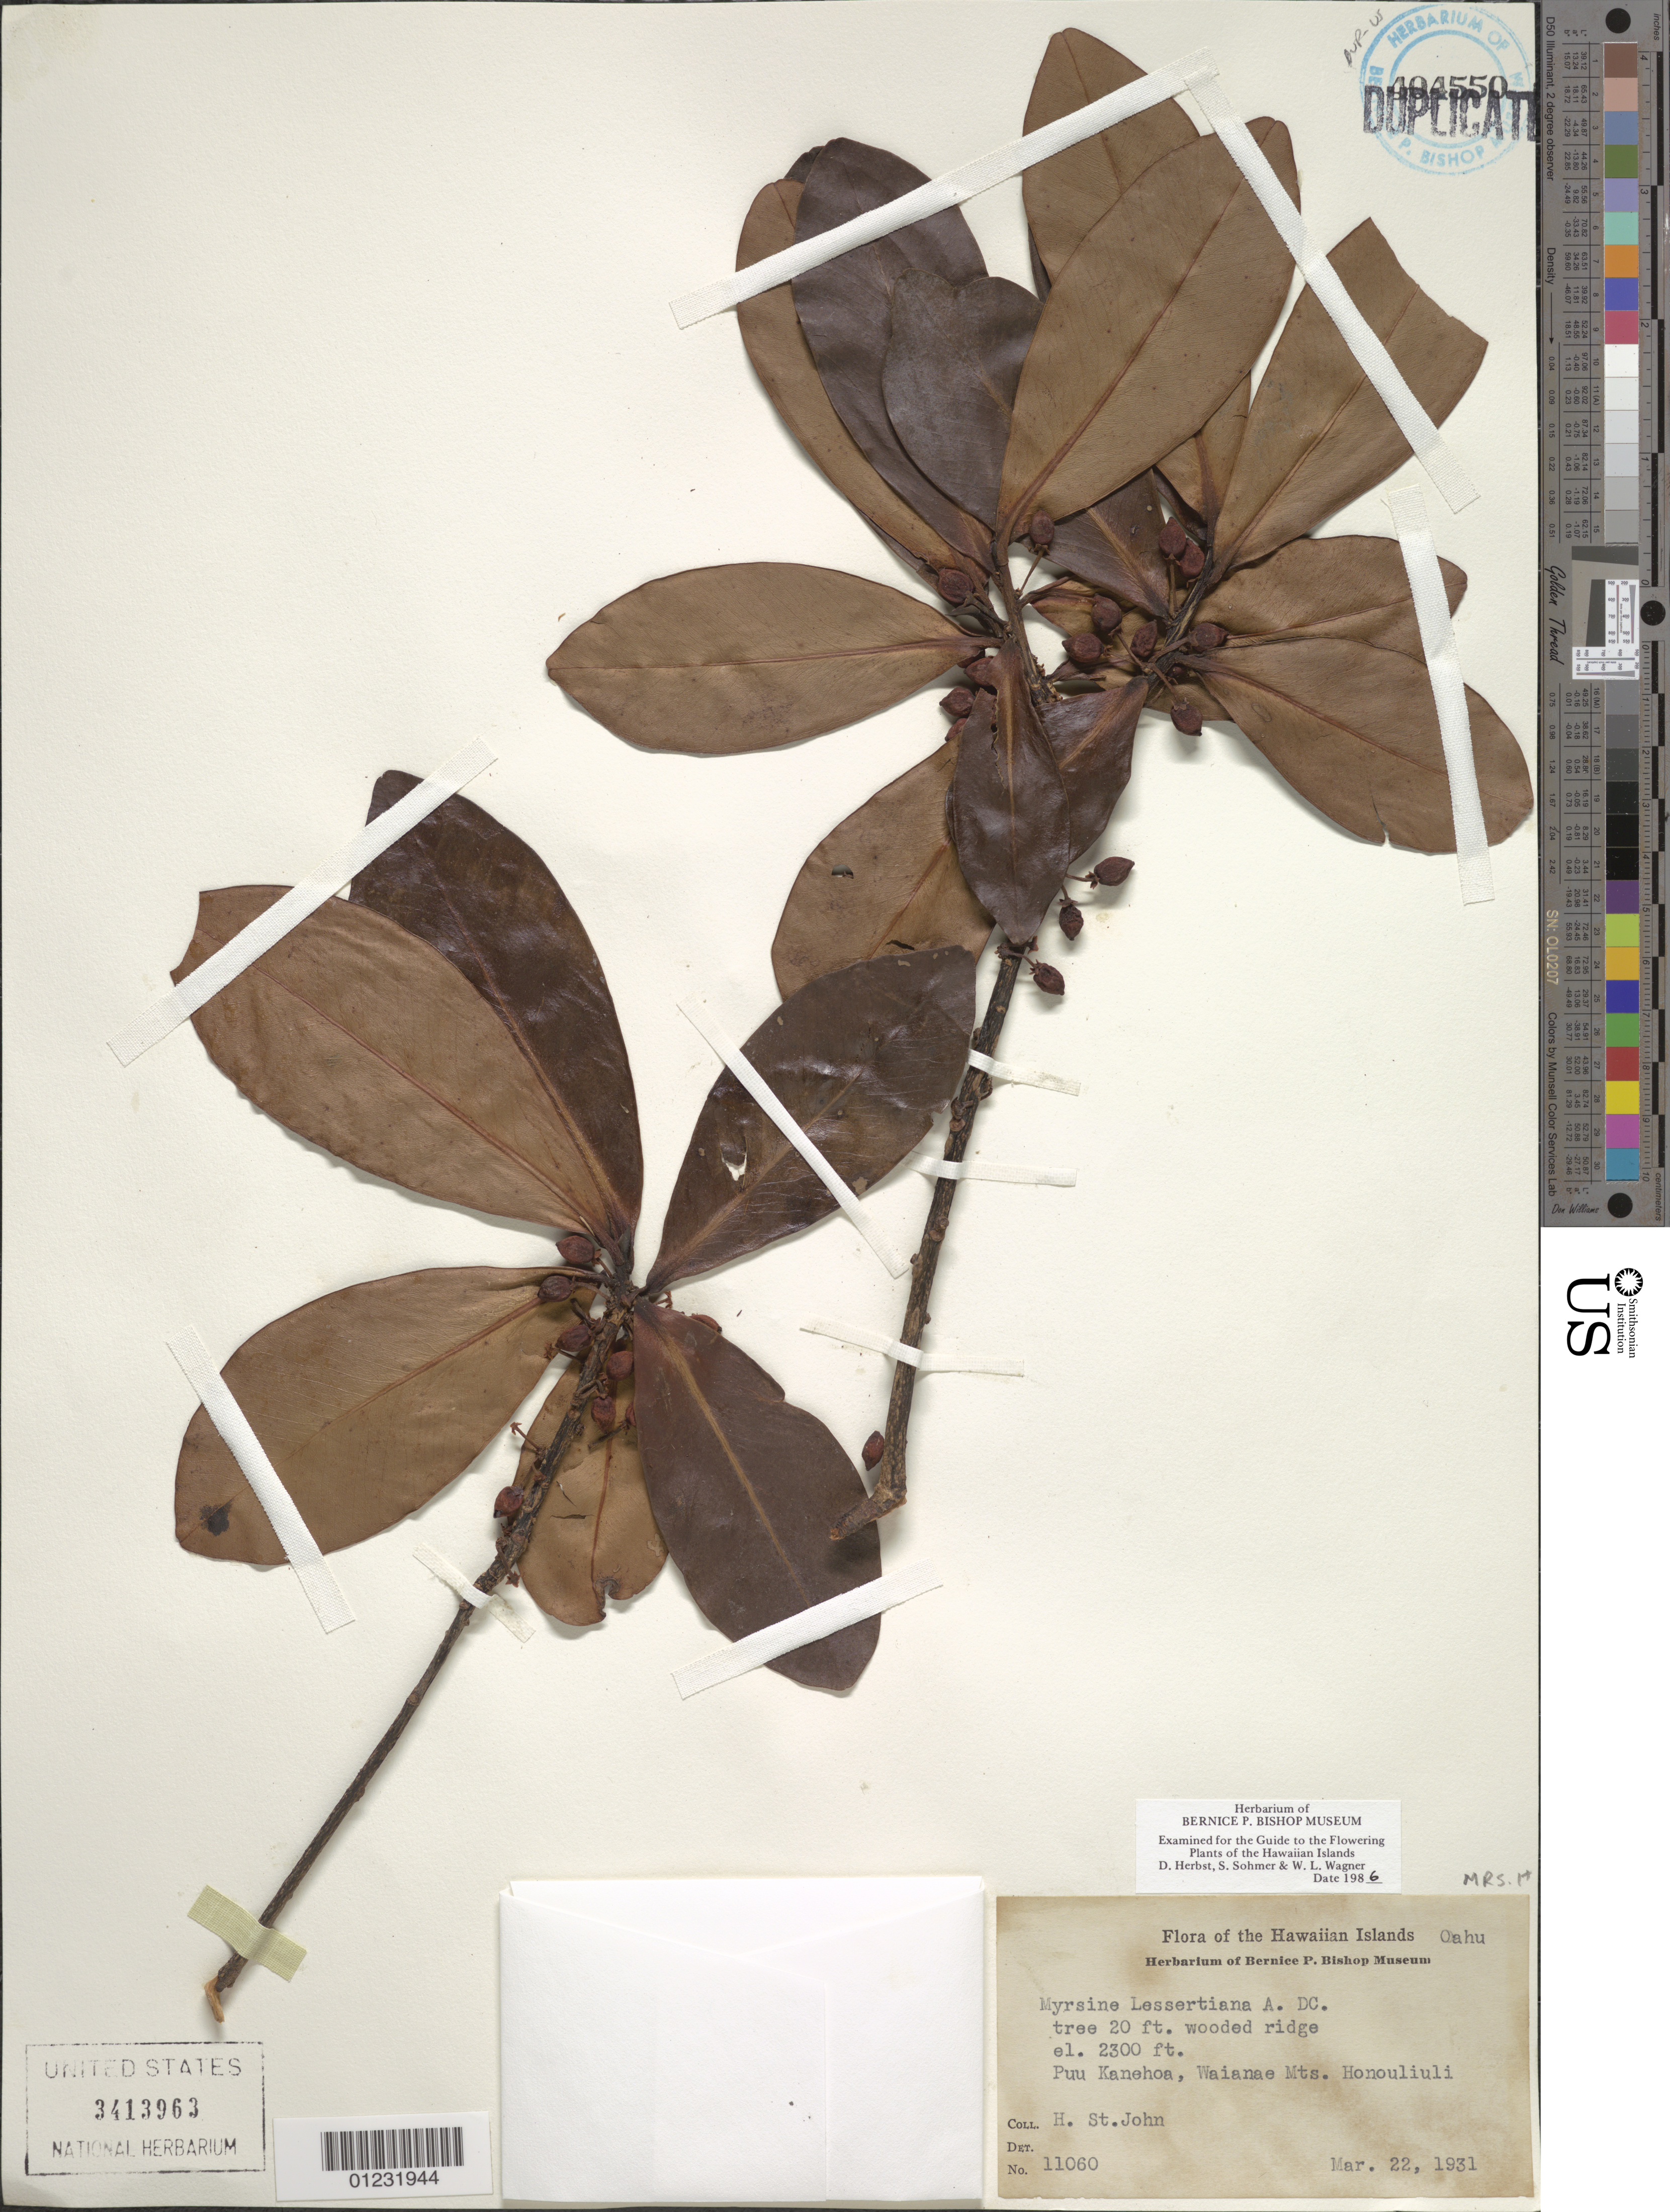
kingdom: Plantae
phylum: Tracheophyta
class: Magnoliopsida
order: Ericales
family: Primulaceae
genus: Myrsine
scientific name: Myrsine lessertiana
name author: A. DC.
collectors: H. St. John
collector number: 11060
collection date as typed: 22 Mar 1931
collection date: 1931-03-22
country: United States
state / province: Hawaii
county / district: Honolulu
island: Oahu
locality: Puu Kanehoa, Honouliuli, Waianae Mts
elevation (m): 701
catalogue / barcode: US 3413963